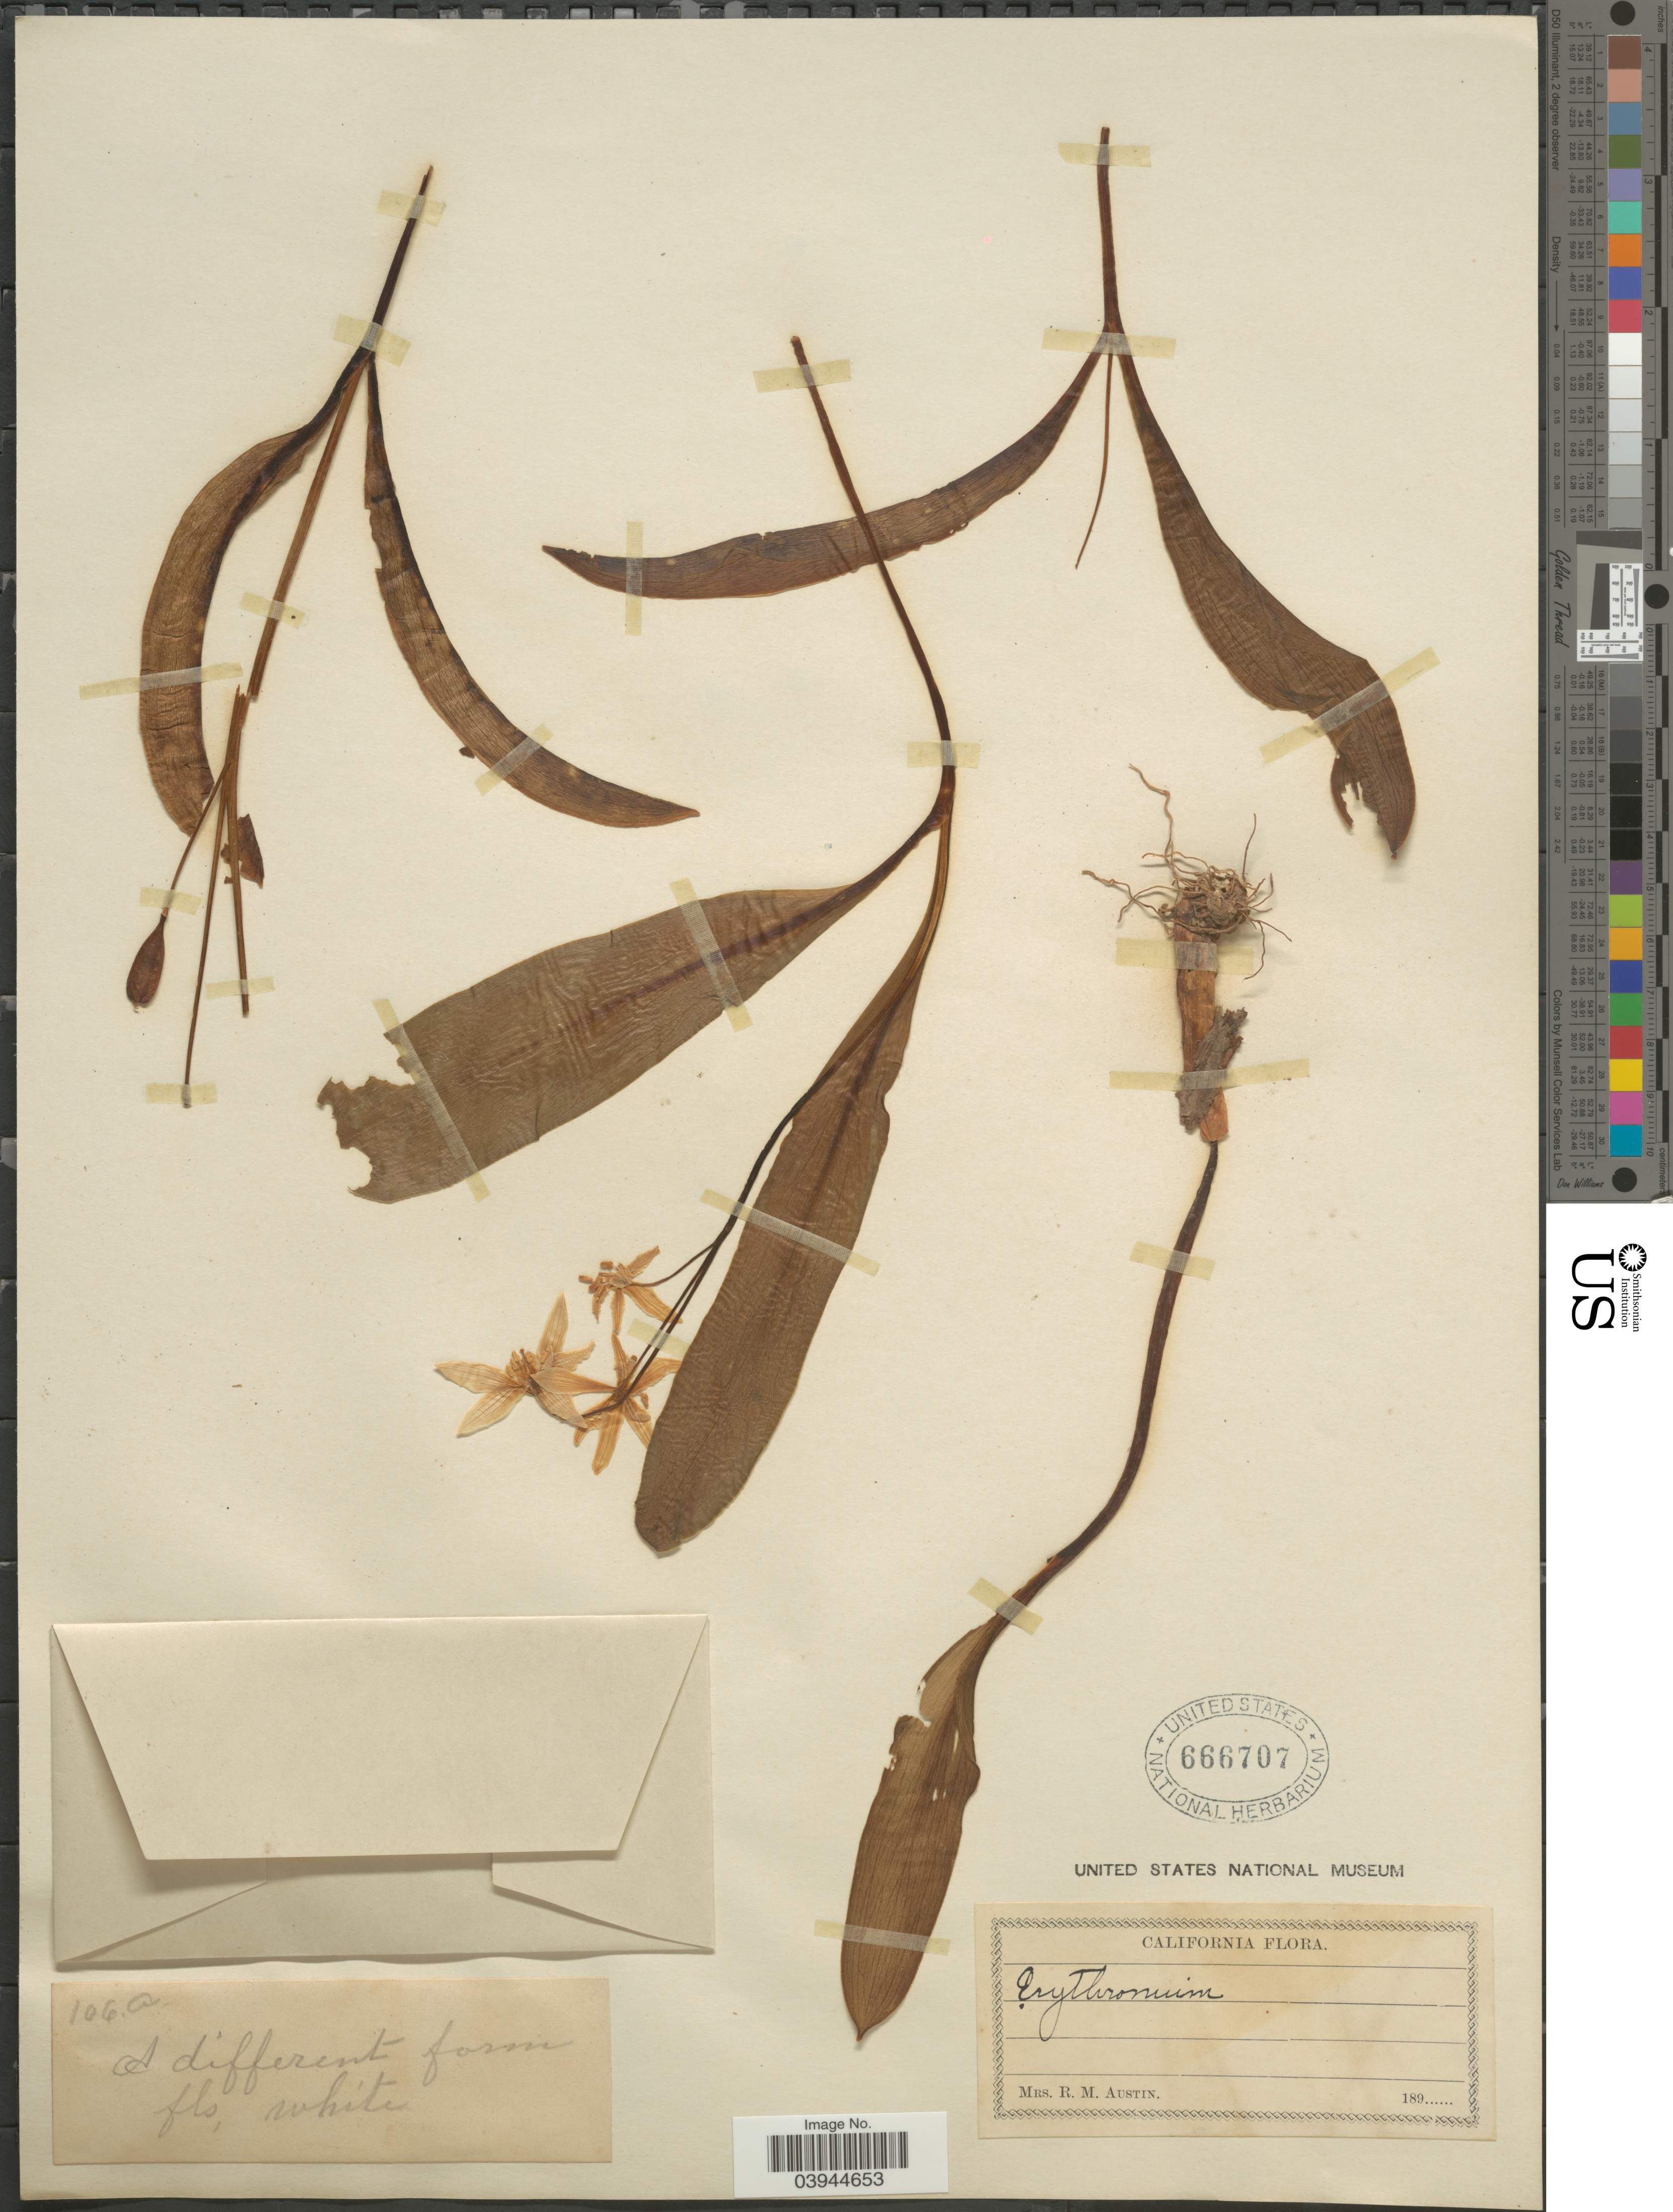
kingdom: Plantae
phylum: Tracheophyta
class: Liliopsida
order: Liliales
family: Liliaceae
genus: Erythronium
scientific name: Erythronium sp.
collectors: R. Austin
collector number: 106a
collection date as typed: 189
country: United States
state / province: California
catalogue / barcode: US 666707